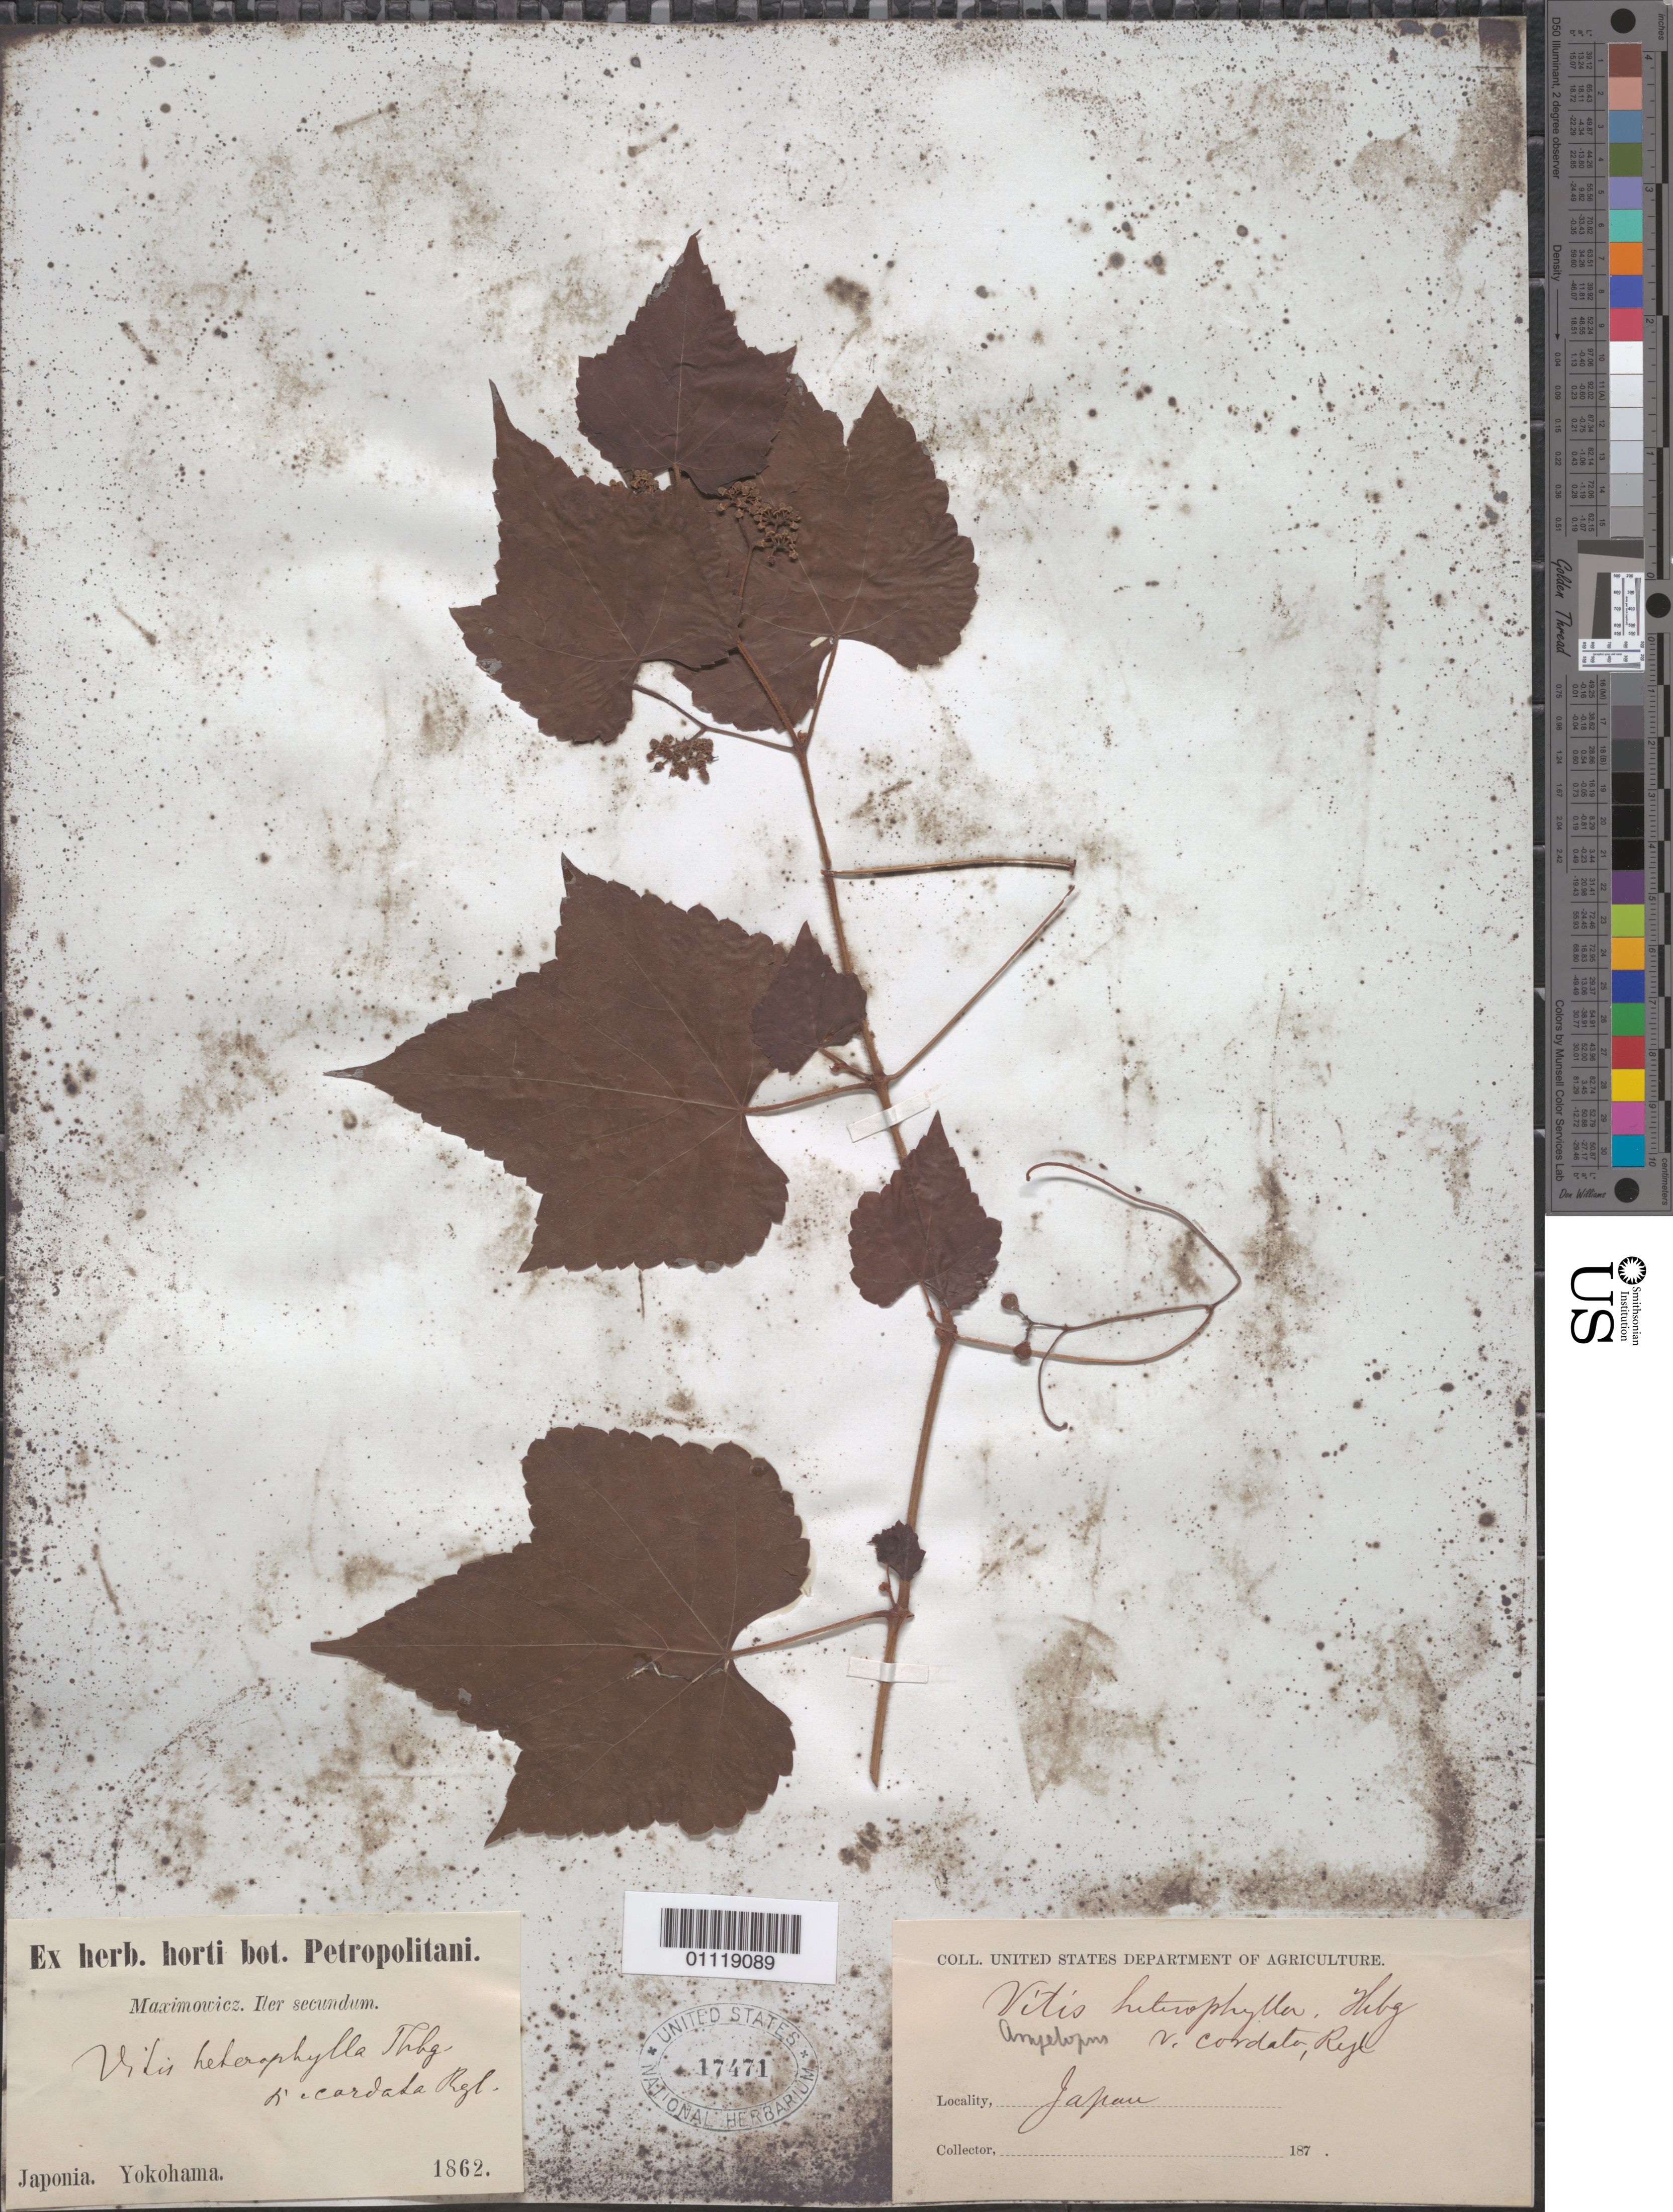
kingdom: Plantae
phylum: Tracheophyta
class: Magnoliopsida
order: Vitales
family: Vitaceae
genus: Ampelopsis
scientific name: Ampelopsis glandulosa var. heterophylla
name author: (Thunb.) Momiy.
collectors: ex Herb. Horti Bot. Petropolitani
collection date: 1862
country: Japan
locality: Yokohama.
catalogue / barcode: US 17471